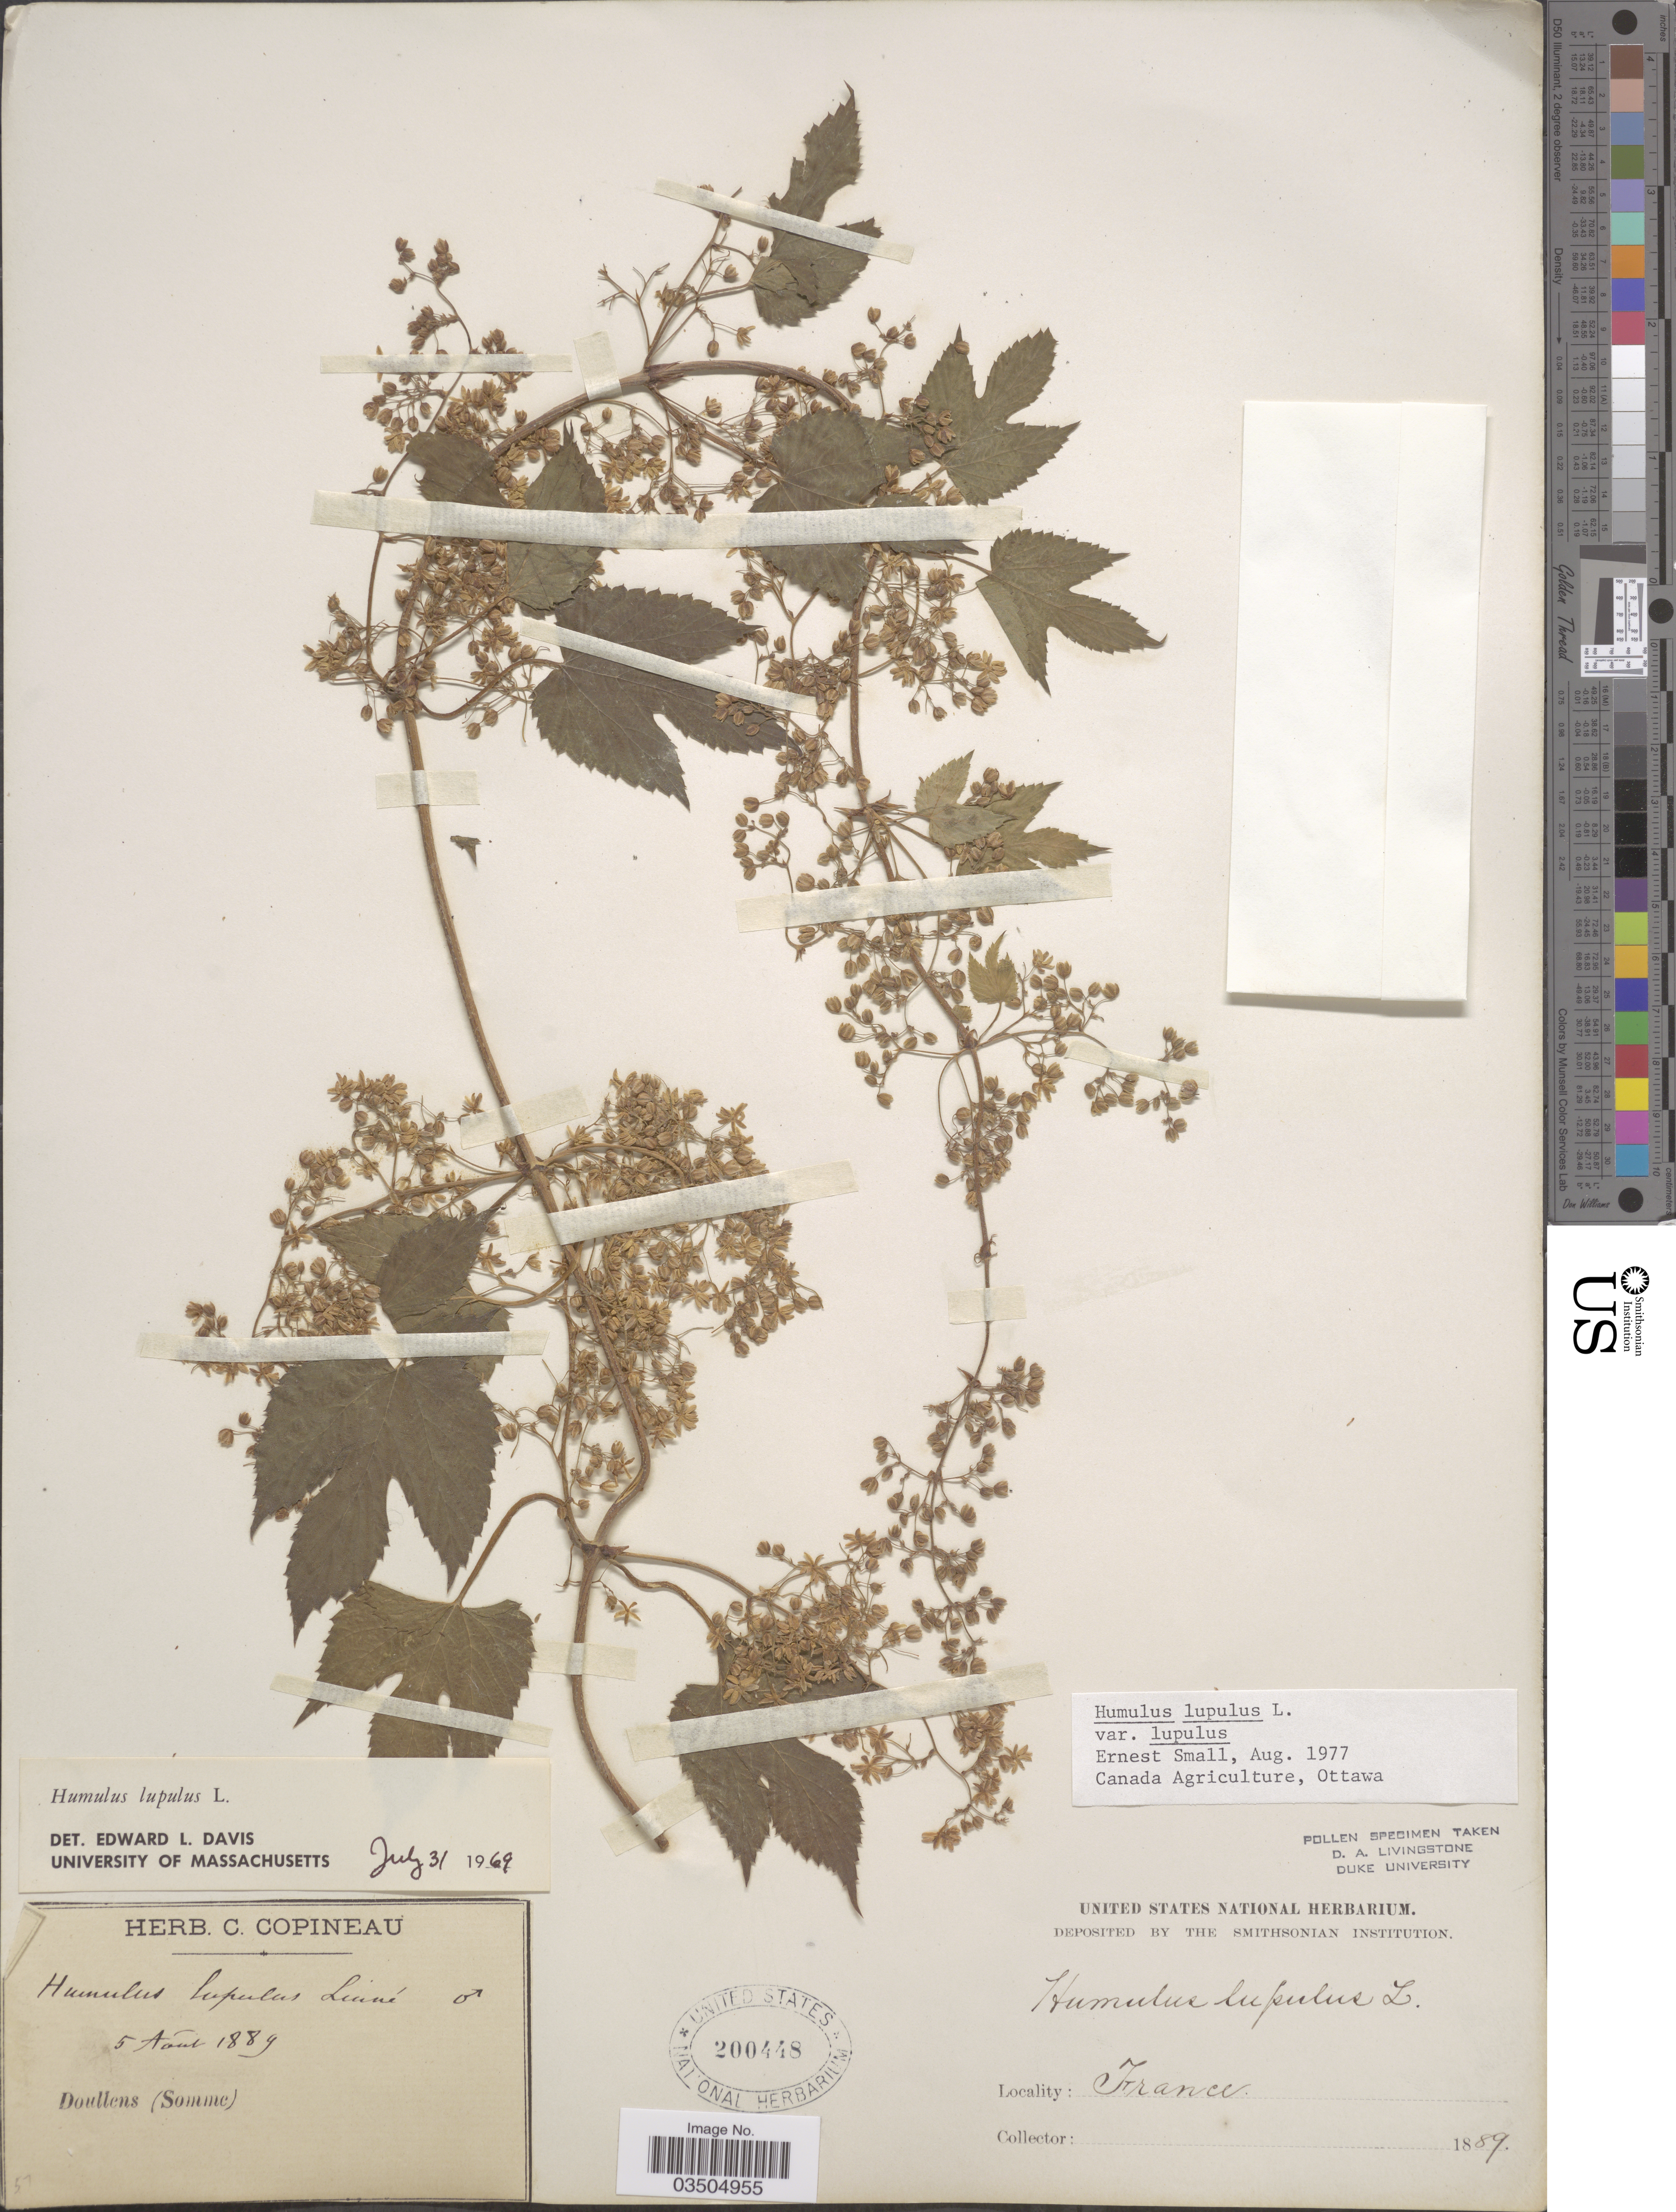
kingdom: Plantae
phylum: Tracheophyta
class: Magnoliopsida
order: Rosales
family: Cannabaceae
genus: Humulus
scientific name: Humulus lupulus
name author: L.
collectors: ex herb. C. Copineau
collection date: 1889-08-05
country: France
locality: Doullens (Somme).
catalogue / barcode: US 200448